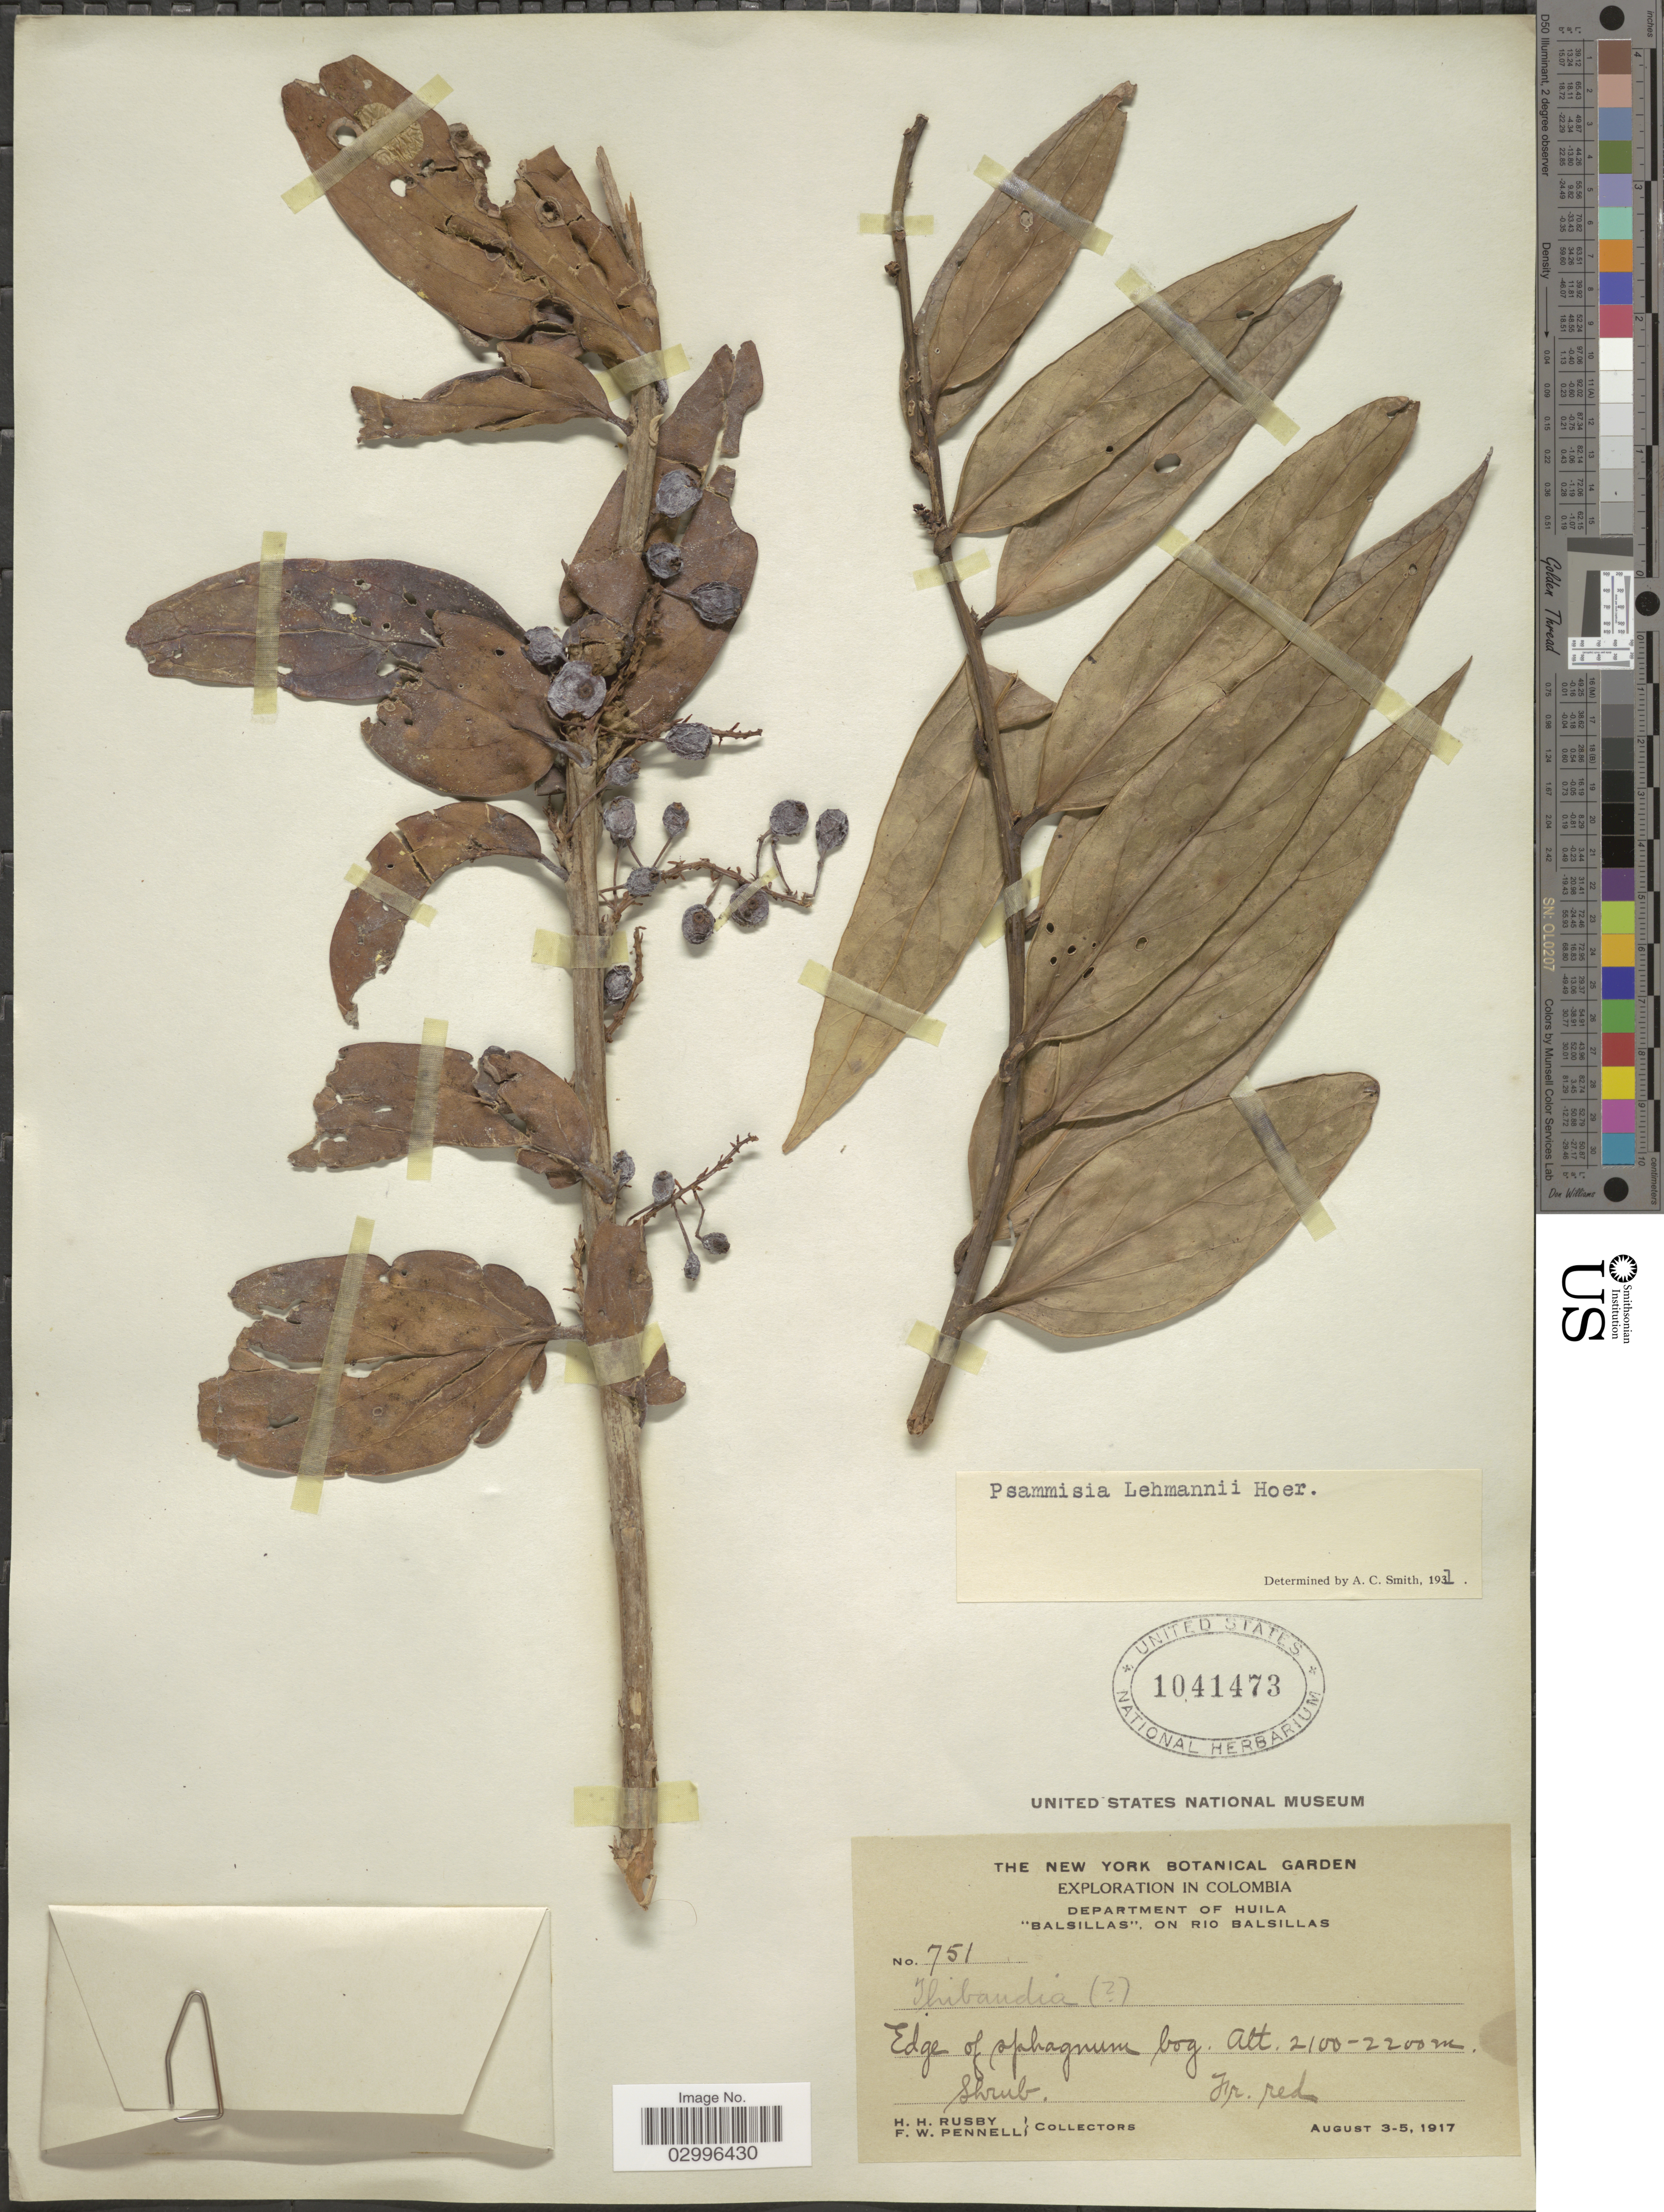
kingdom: Plantae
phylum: Tracheophyta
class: Magnoliopsida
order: Ericales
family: Ericaceae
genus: Psammisia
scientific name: Psammisia lehmannii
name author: Hoerold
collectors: H. H. Rusby & F. W. Pennell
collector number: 751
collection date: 1917-08-03/1917-08-05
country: Colombia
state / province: Huila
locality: Department of Huila, "Balsillas", on Rio Balsillas.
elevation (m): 2100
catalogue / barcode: US 1041473